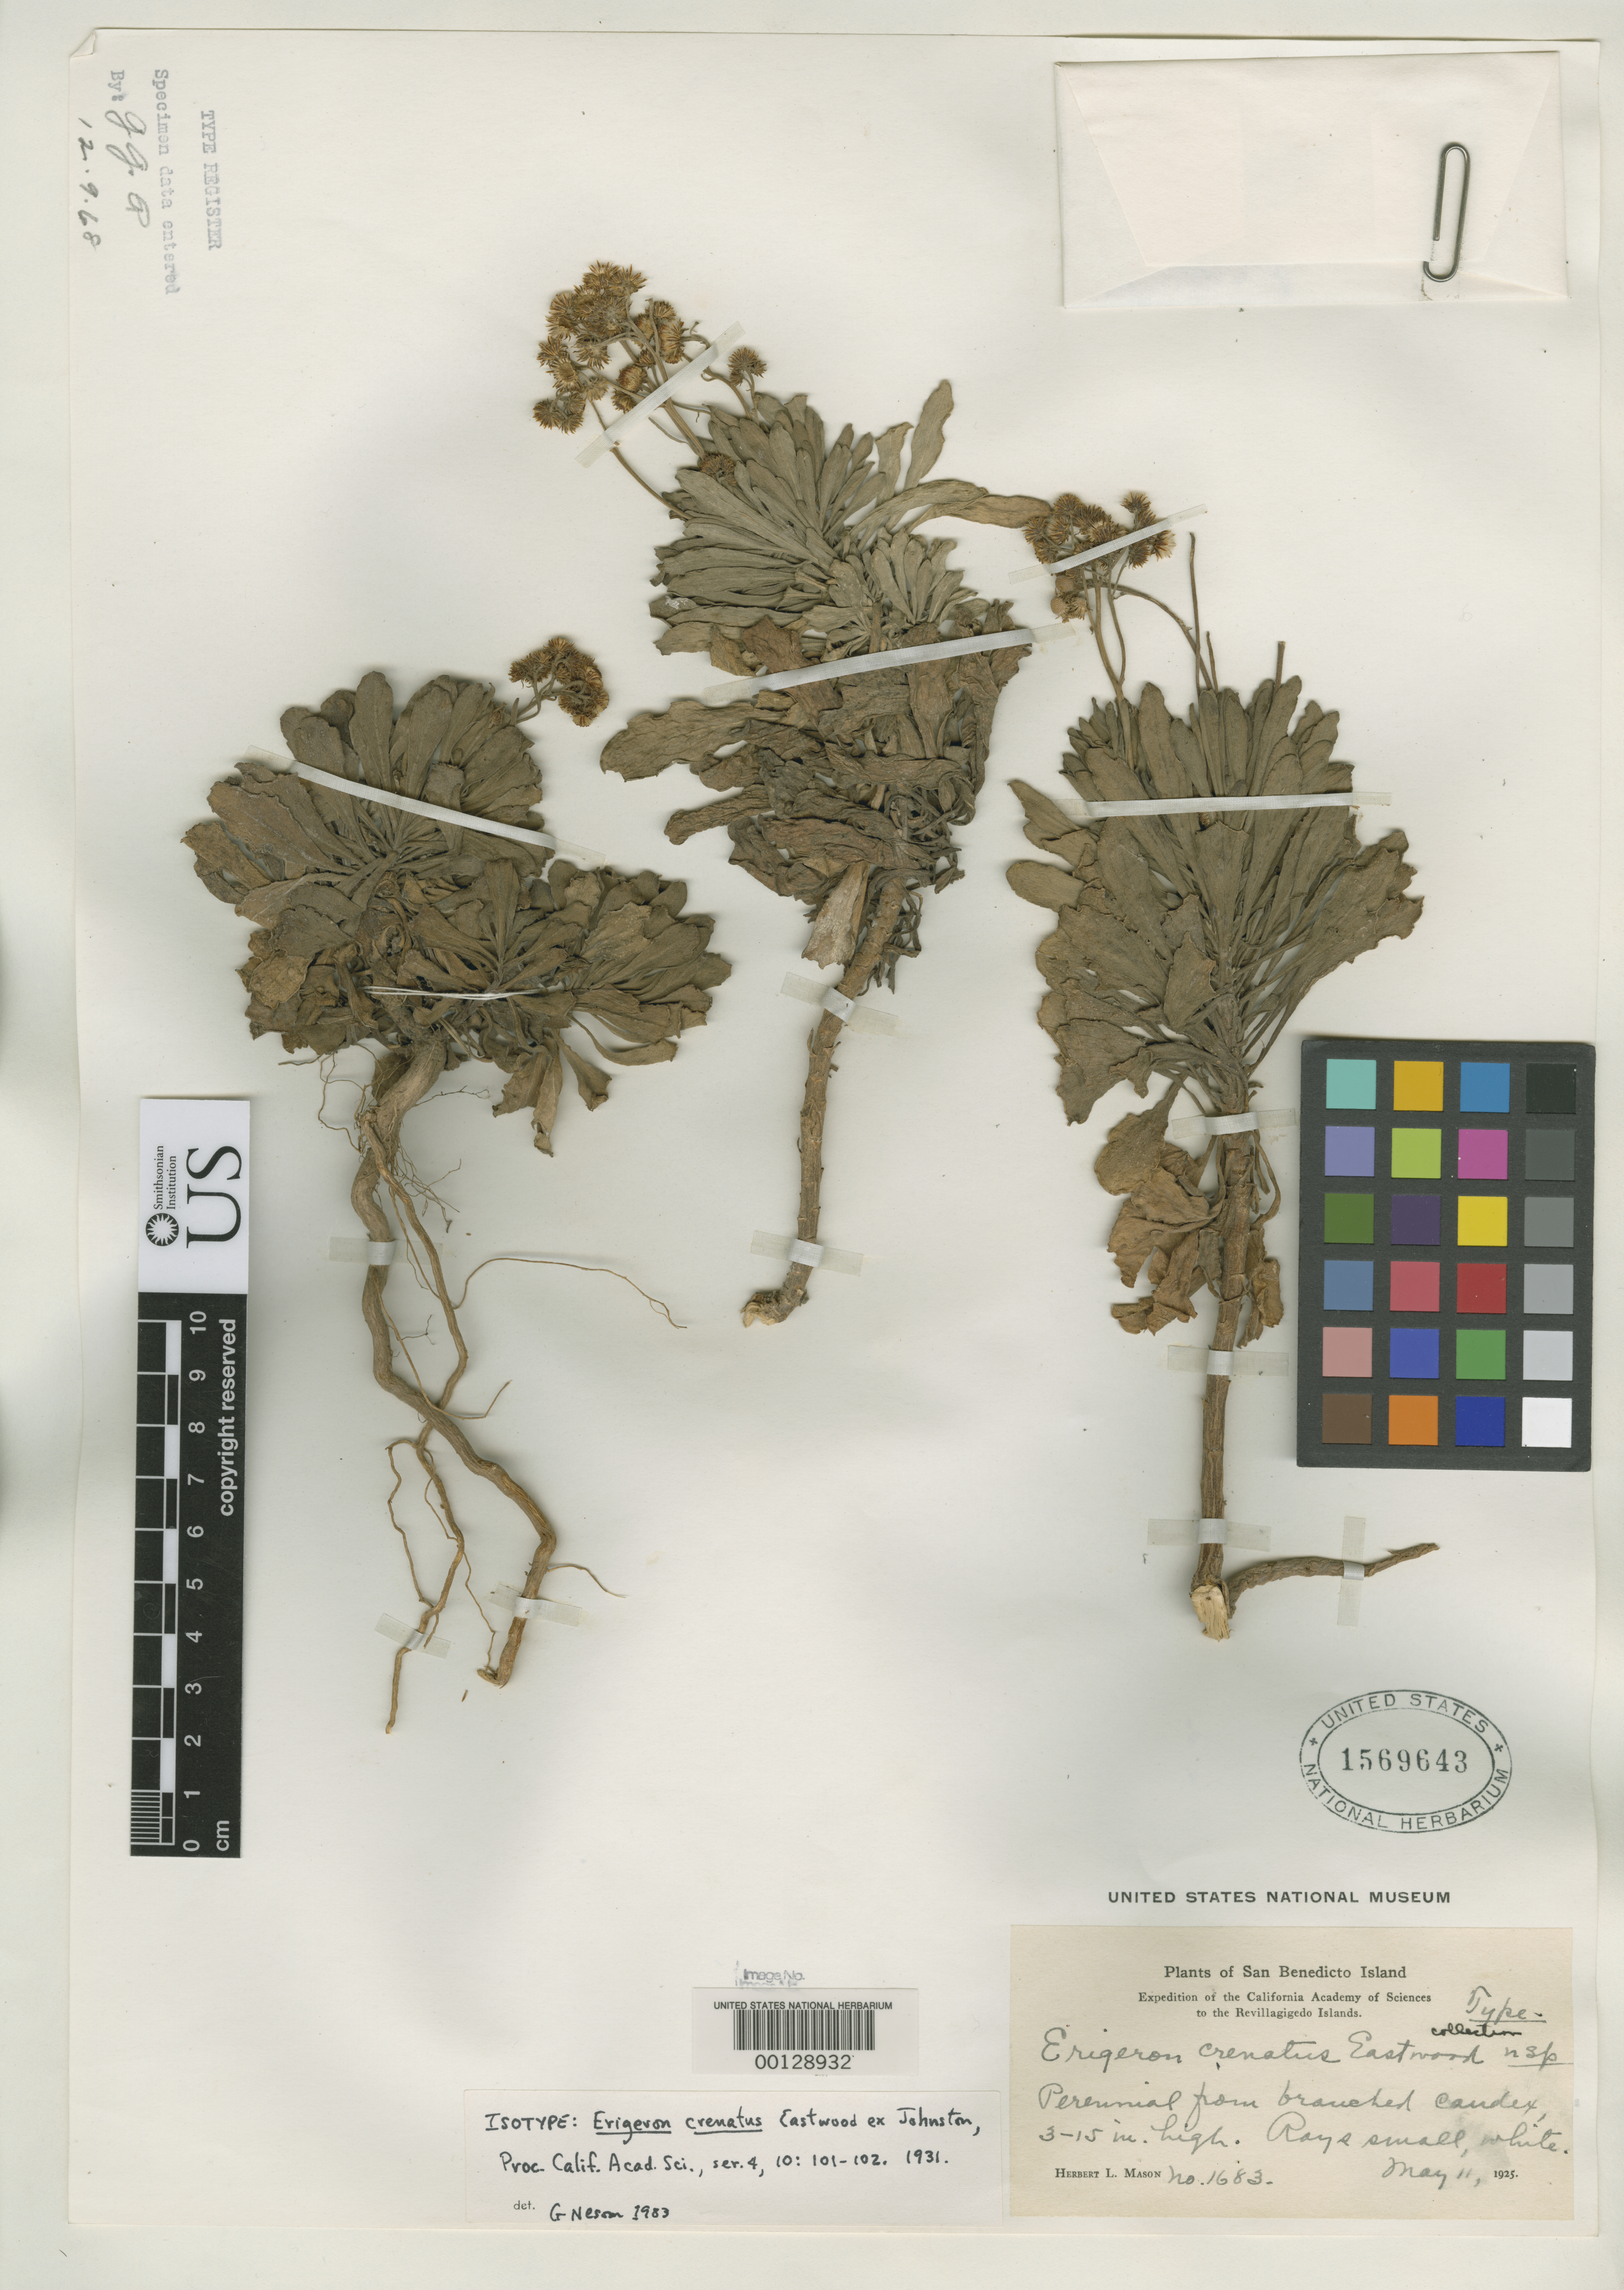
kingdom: Plantae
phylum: Tracheophyta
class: Magnoliopsida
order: Asterales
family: Asteraceae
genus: Erigeron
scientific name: Erigeron crenatus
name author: Eastw.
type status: Type Collection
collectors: H. L. Mason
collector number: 1683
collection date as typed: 11 May 1925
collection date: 1925-05-11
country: Mexico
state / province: Colima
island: San Benedicto Island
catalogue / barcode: US 1569643